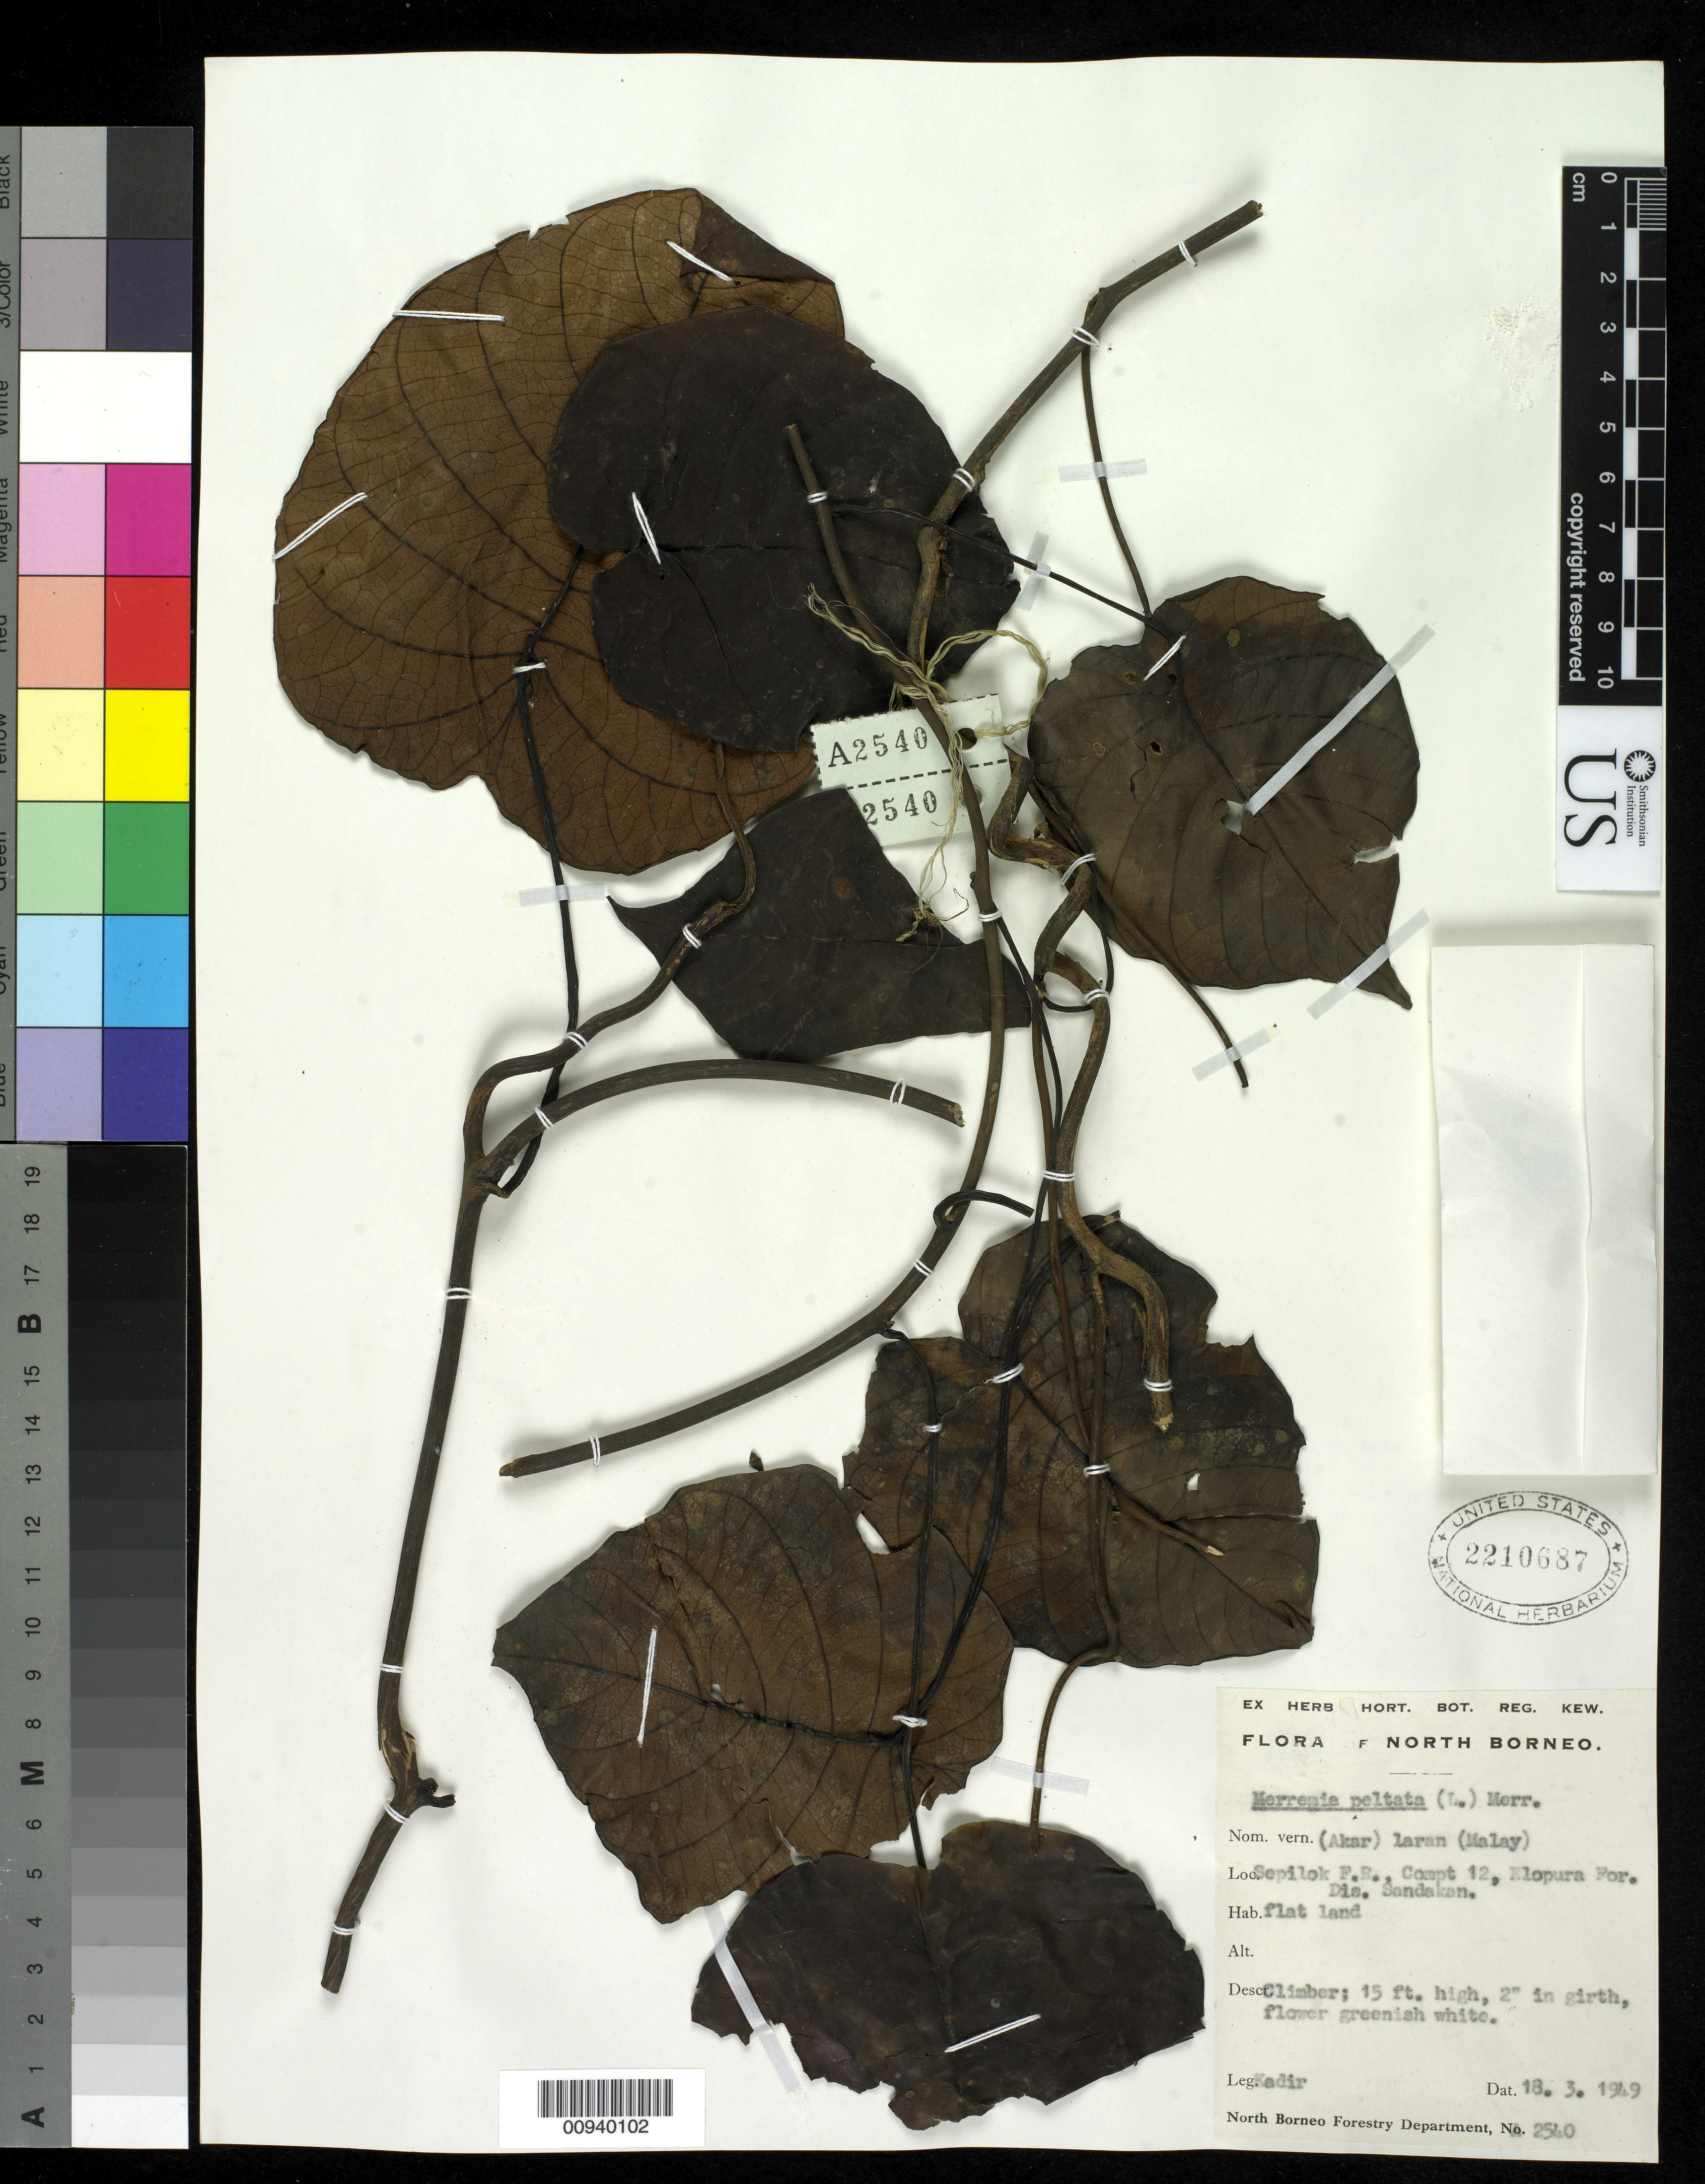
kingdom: Plantae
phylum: Tracheophyta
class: Magnoliopsida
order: Solanales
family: Convolvulaceae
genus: Decalobanthus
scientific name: Decalobanthus peltatus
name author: (L.) A. R. Simões & Staples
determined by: Wagner, W. L., (BOT), Smithsonian Institution - National Museum of Natural History (UNITED STATES)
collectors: A. Cuadra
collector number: A 2540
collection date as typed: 11 Aug 1948 or 08 Nov 1948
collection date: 1948-08-11 or 1948-11-08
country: Malaysia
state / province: Sabah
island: Borneo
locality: Sepilok F.R., Elopura F.D., Sandakan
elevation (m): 5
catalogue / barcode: US 2210687